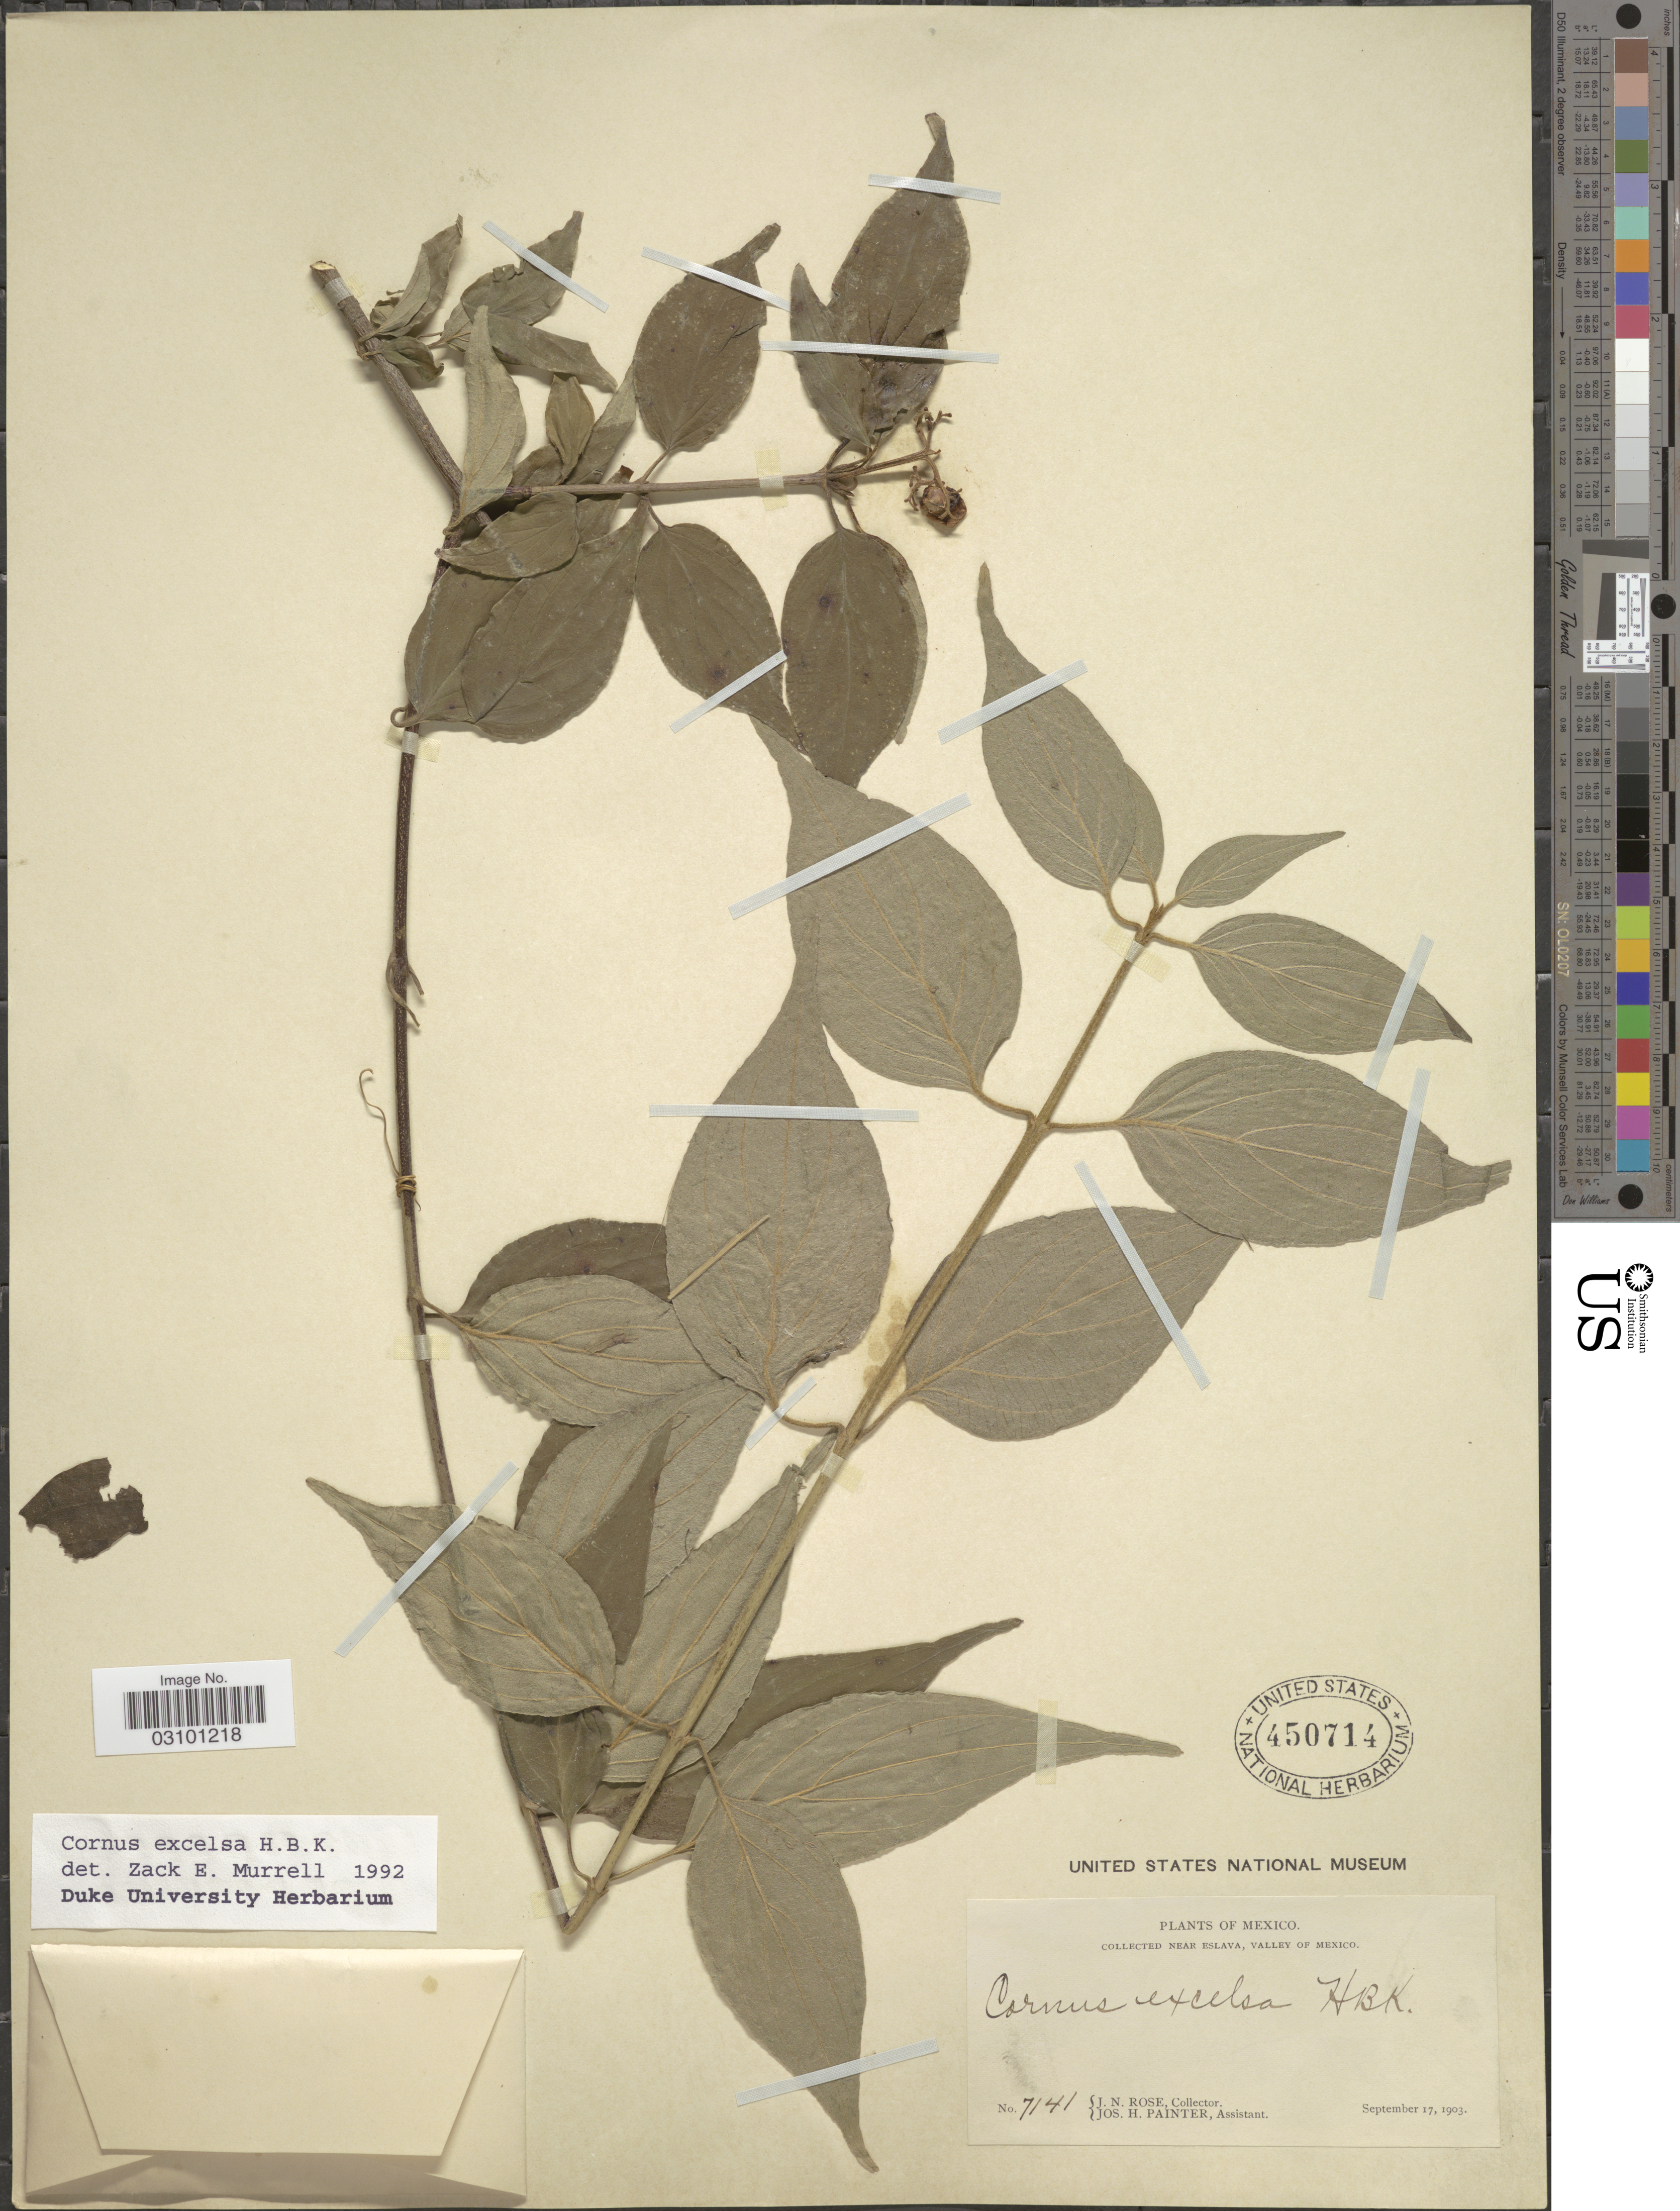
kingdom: Plantae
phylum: Tracheophyta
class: Magnoliopsida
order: Cornales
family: Cornaceae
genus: Cornus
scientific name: Cornus excelsa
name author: Kunth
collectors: J. N. Rose & J. H. Painter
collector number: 7141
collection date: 1903-09-17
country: Mexico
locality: Near Eslava, valley of Mexico.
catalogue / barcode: US 450714